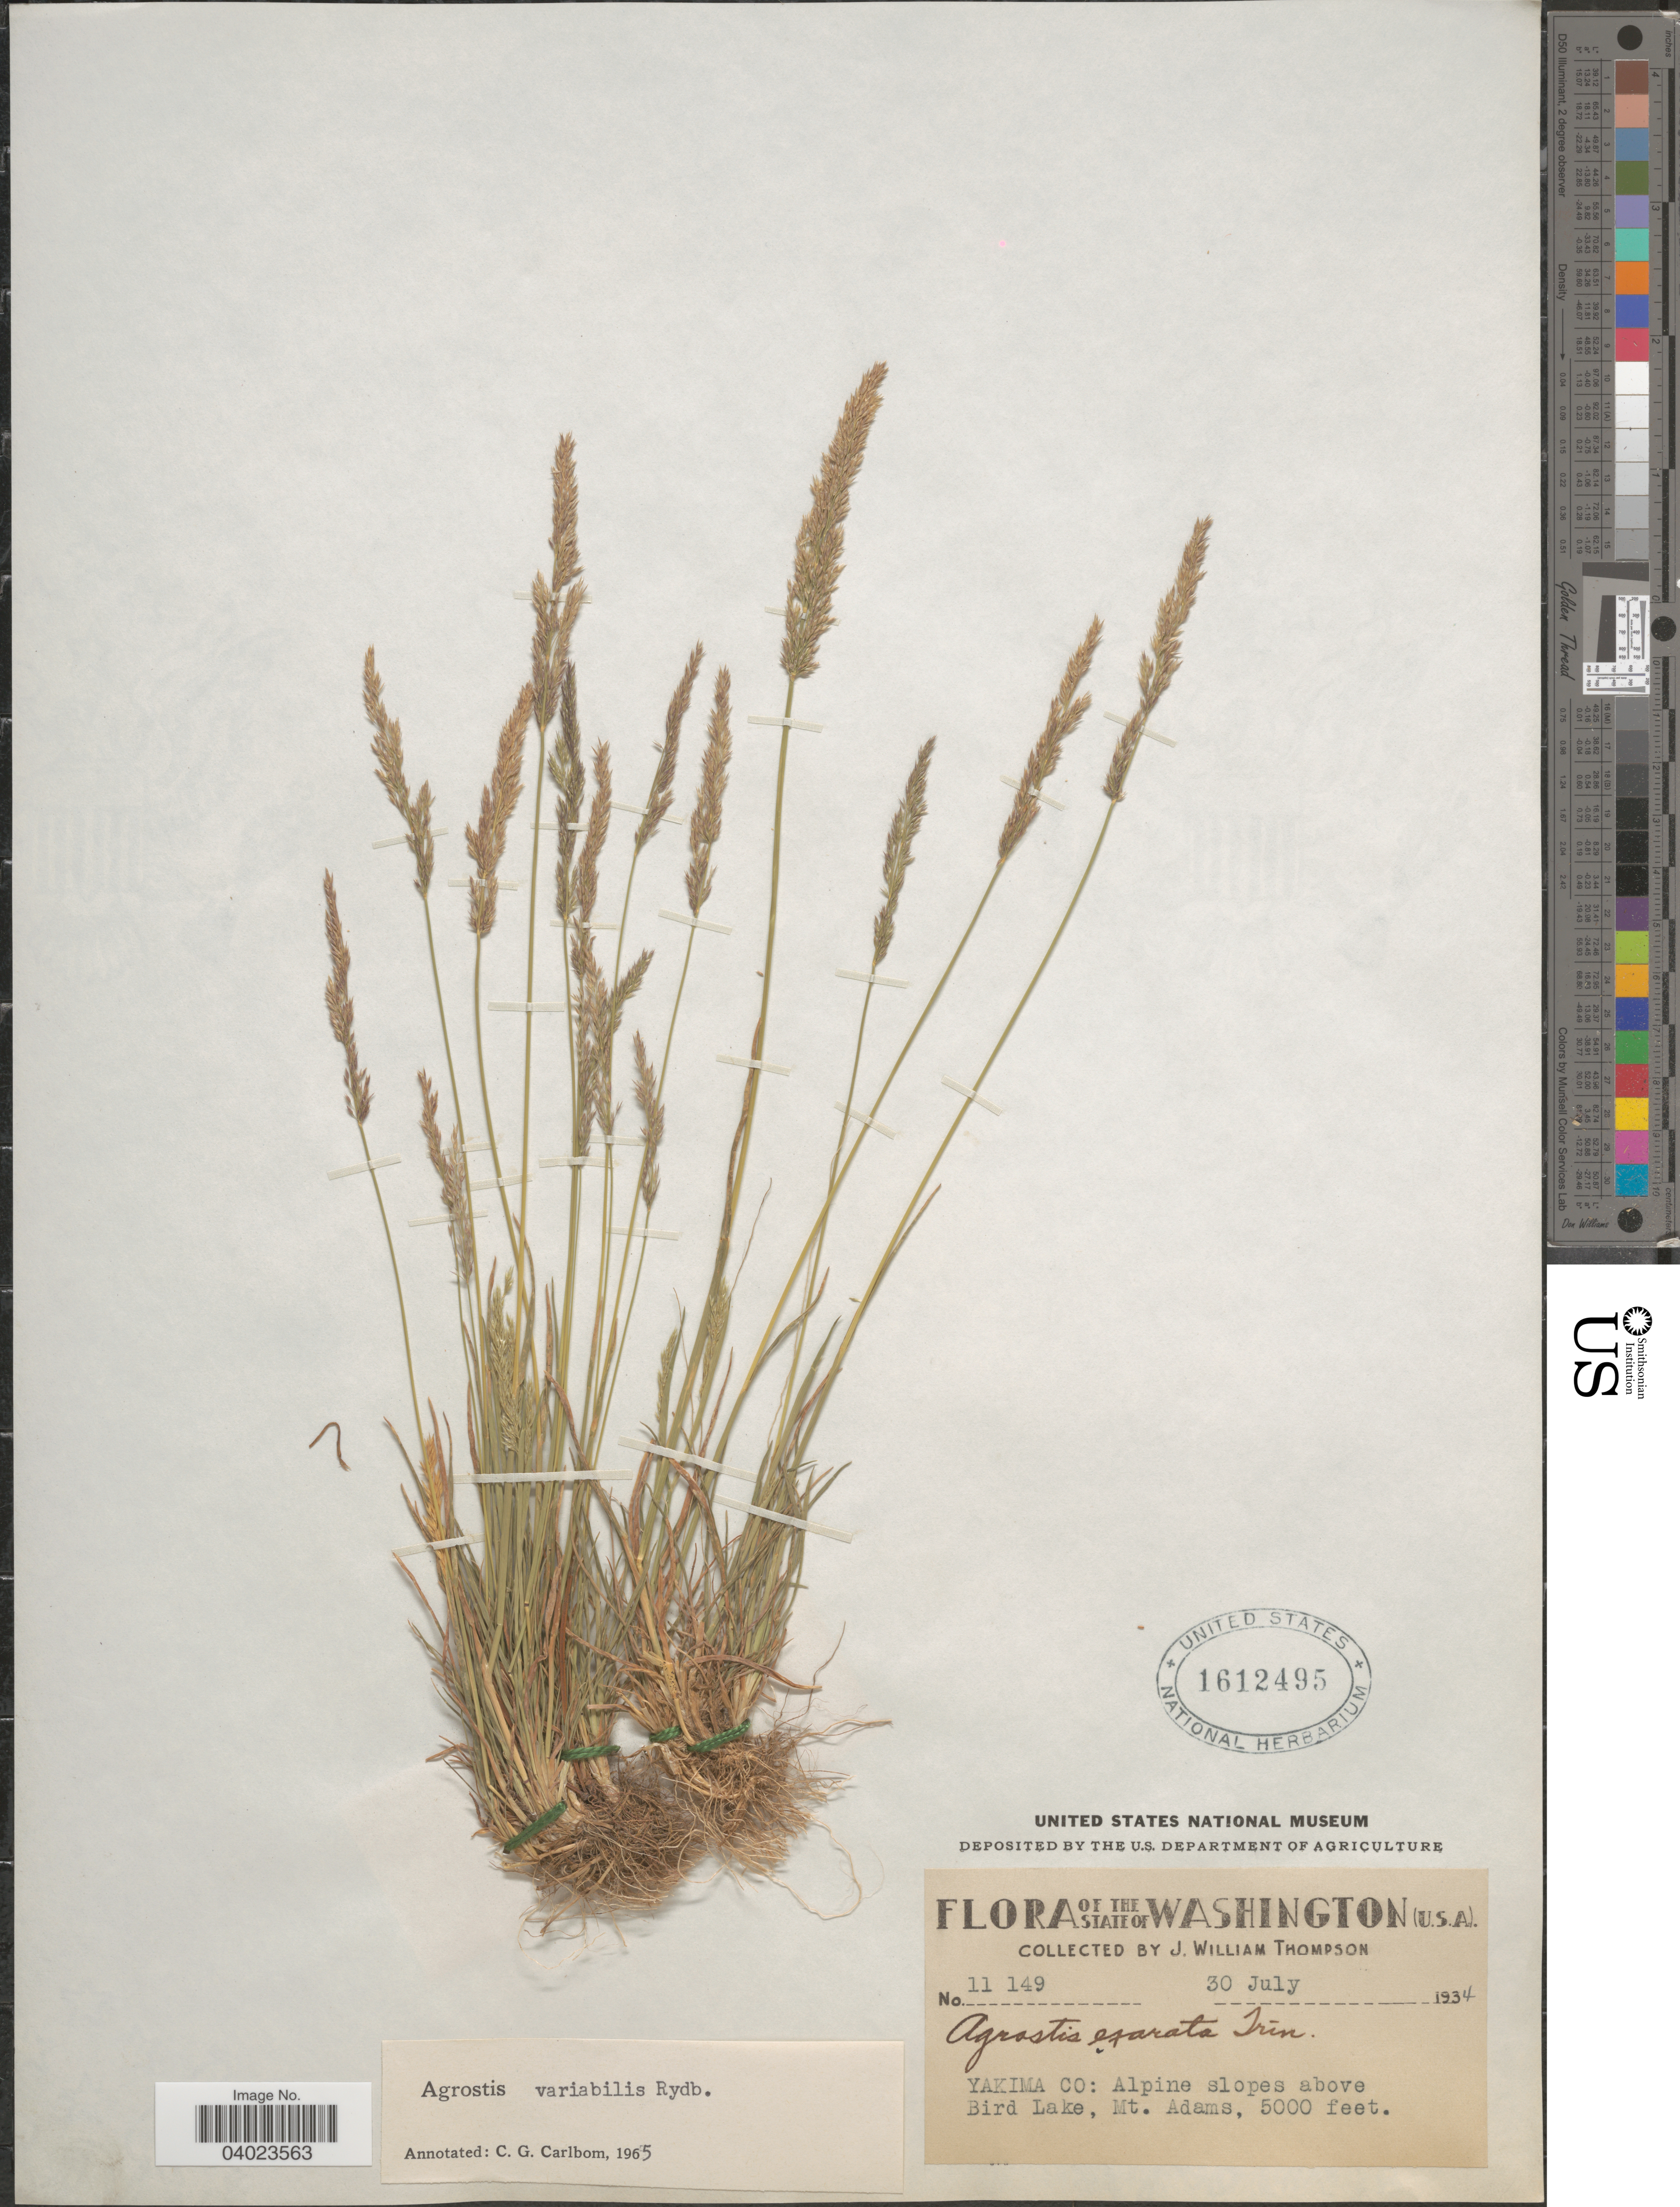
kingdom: Plantae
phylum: Tracheophyta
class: Liliopsida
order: Poales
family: Poaceae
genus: Agrostis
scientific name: Agrostis variabilis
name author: Rydb.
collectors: J. W. Thompson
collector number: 11149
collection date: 1934-07-30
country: United States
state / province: Washington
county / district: Yakima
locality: Yakima Co: above Bird Lake, Mt. Adams.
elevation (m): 1524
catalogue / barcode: US 1612495